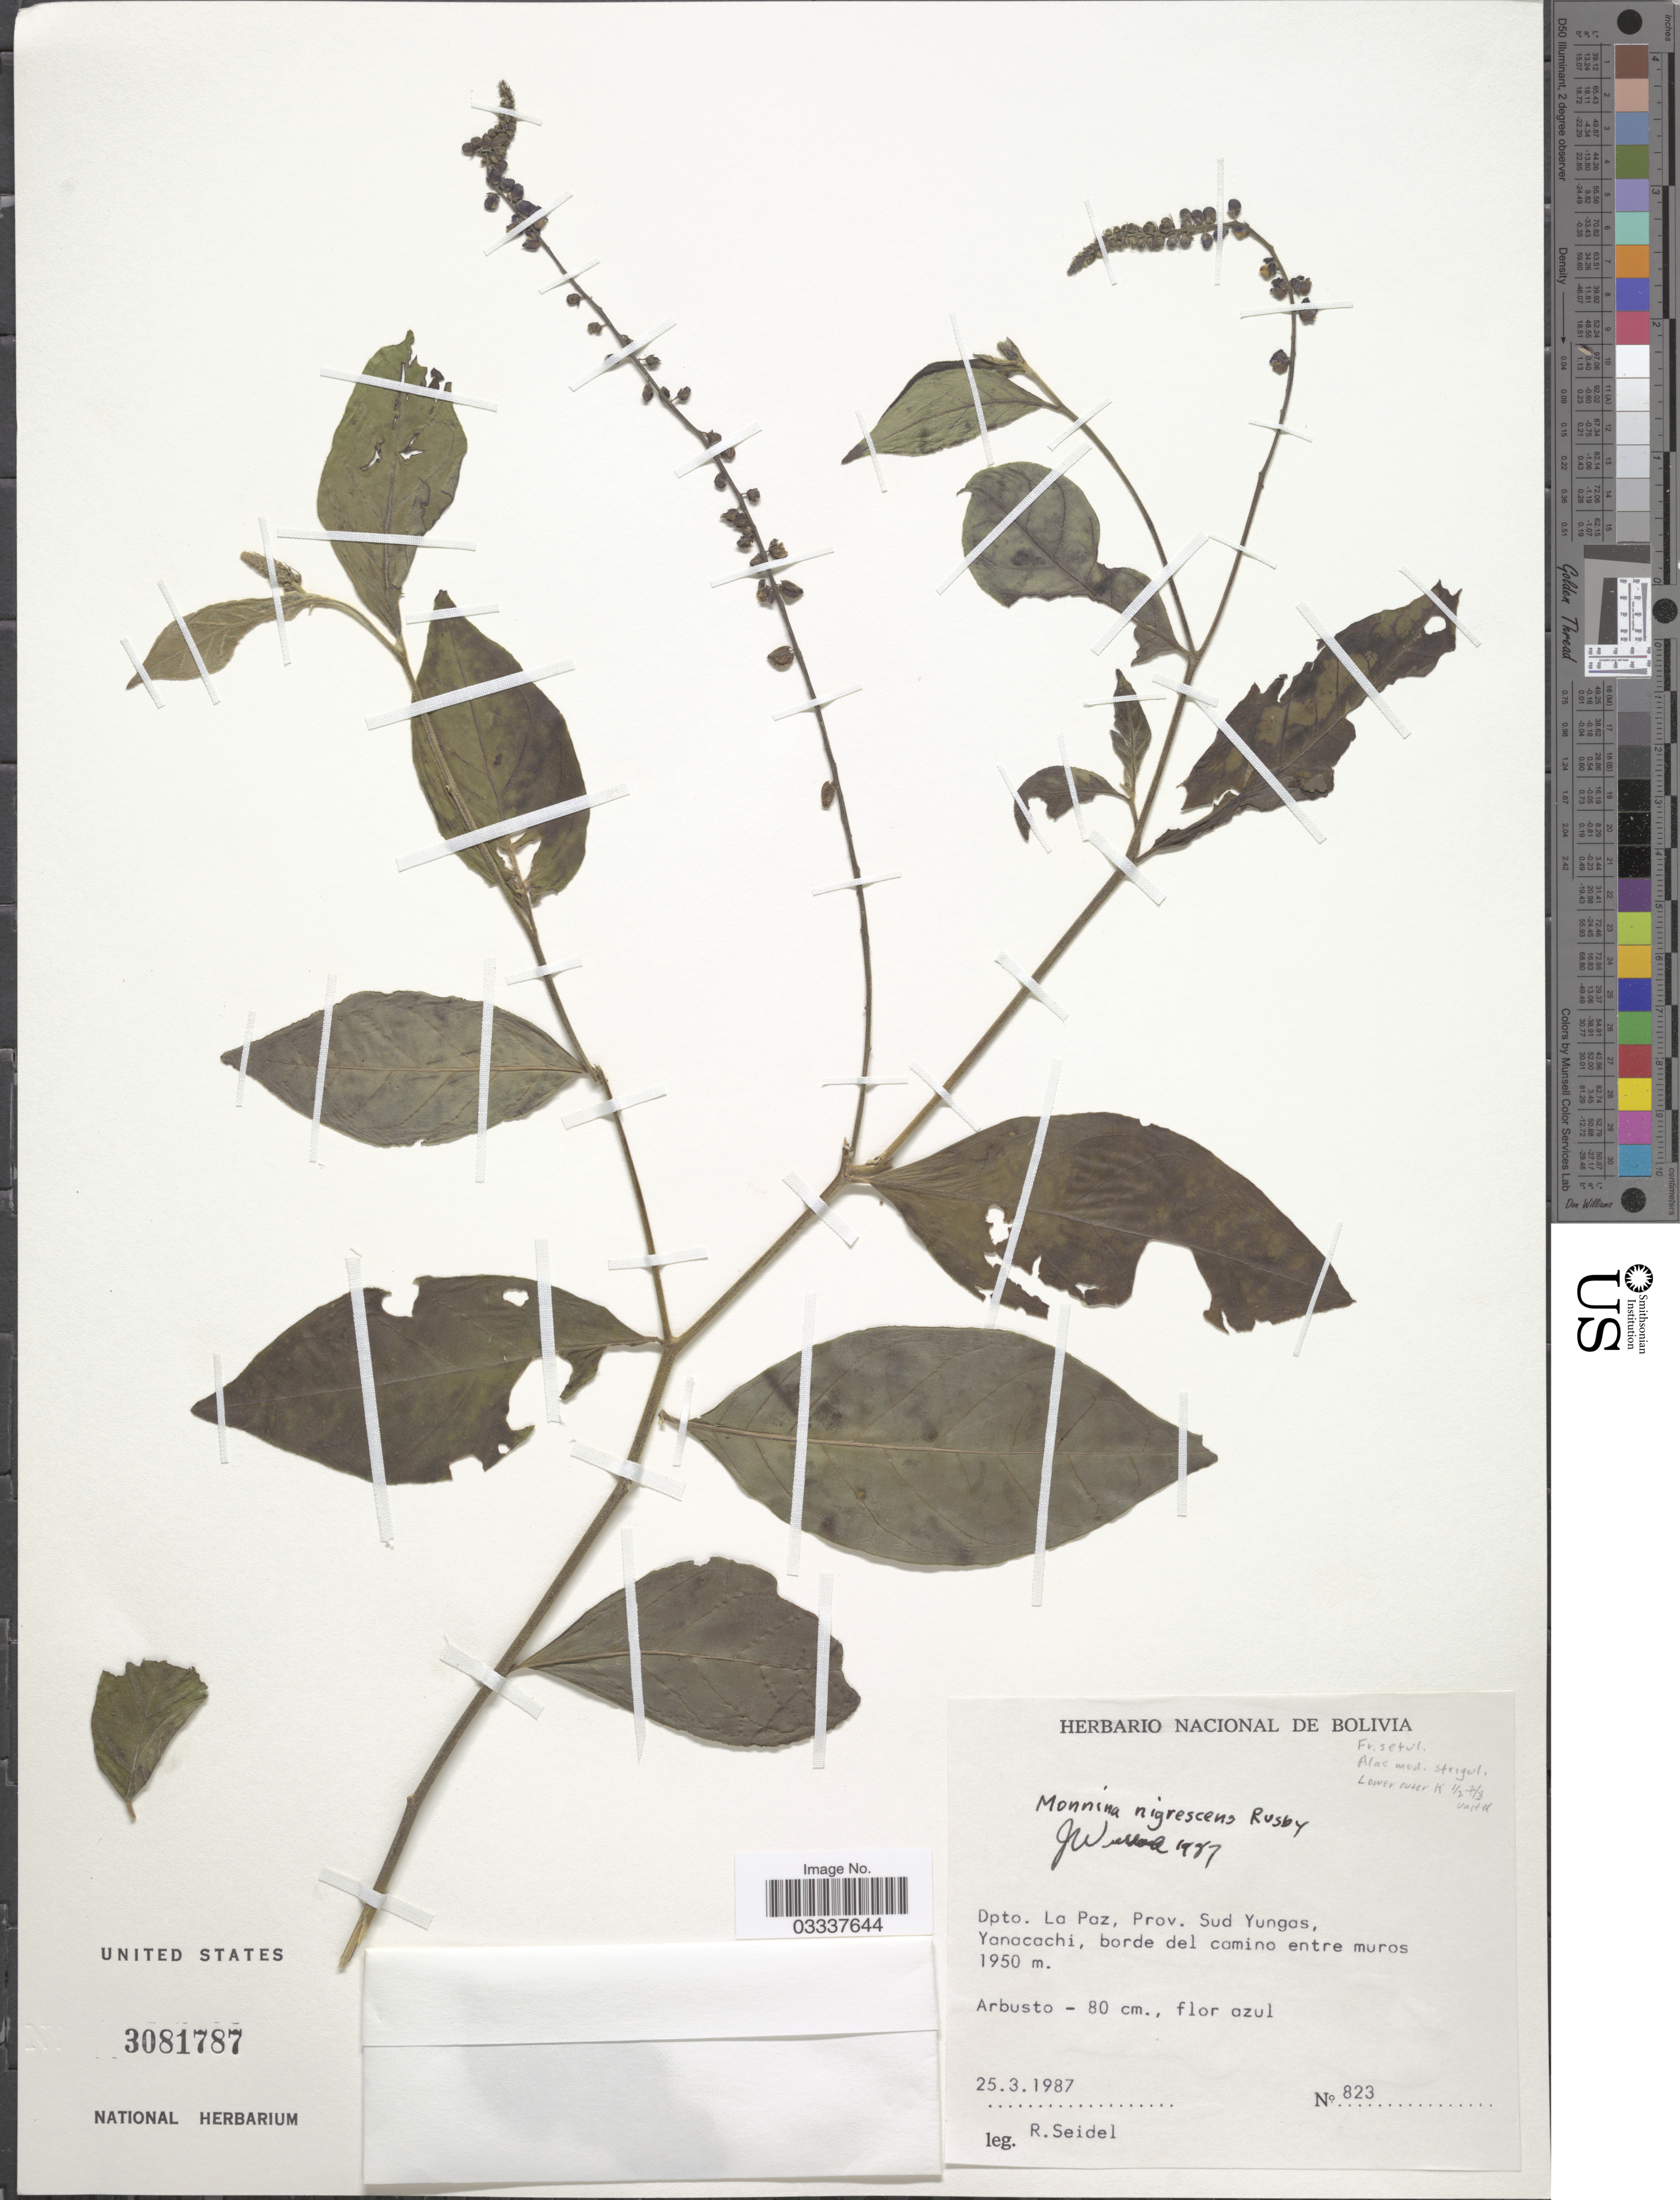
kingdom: Plantae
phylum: Tracheophyta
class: Magnoliopsida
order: Fabales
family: Polygalaceae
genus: Monnina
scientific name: Monnina nigrescens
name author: Rusby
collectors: R. Seidel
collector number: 823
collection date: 1987-03-25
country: Bolivia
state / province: La Paz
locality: Dpto. La Paz, Prov. Sud Yungas, Yanacachi, borde del camino entre muros.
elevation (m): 1950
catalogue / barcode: US 3081787